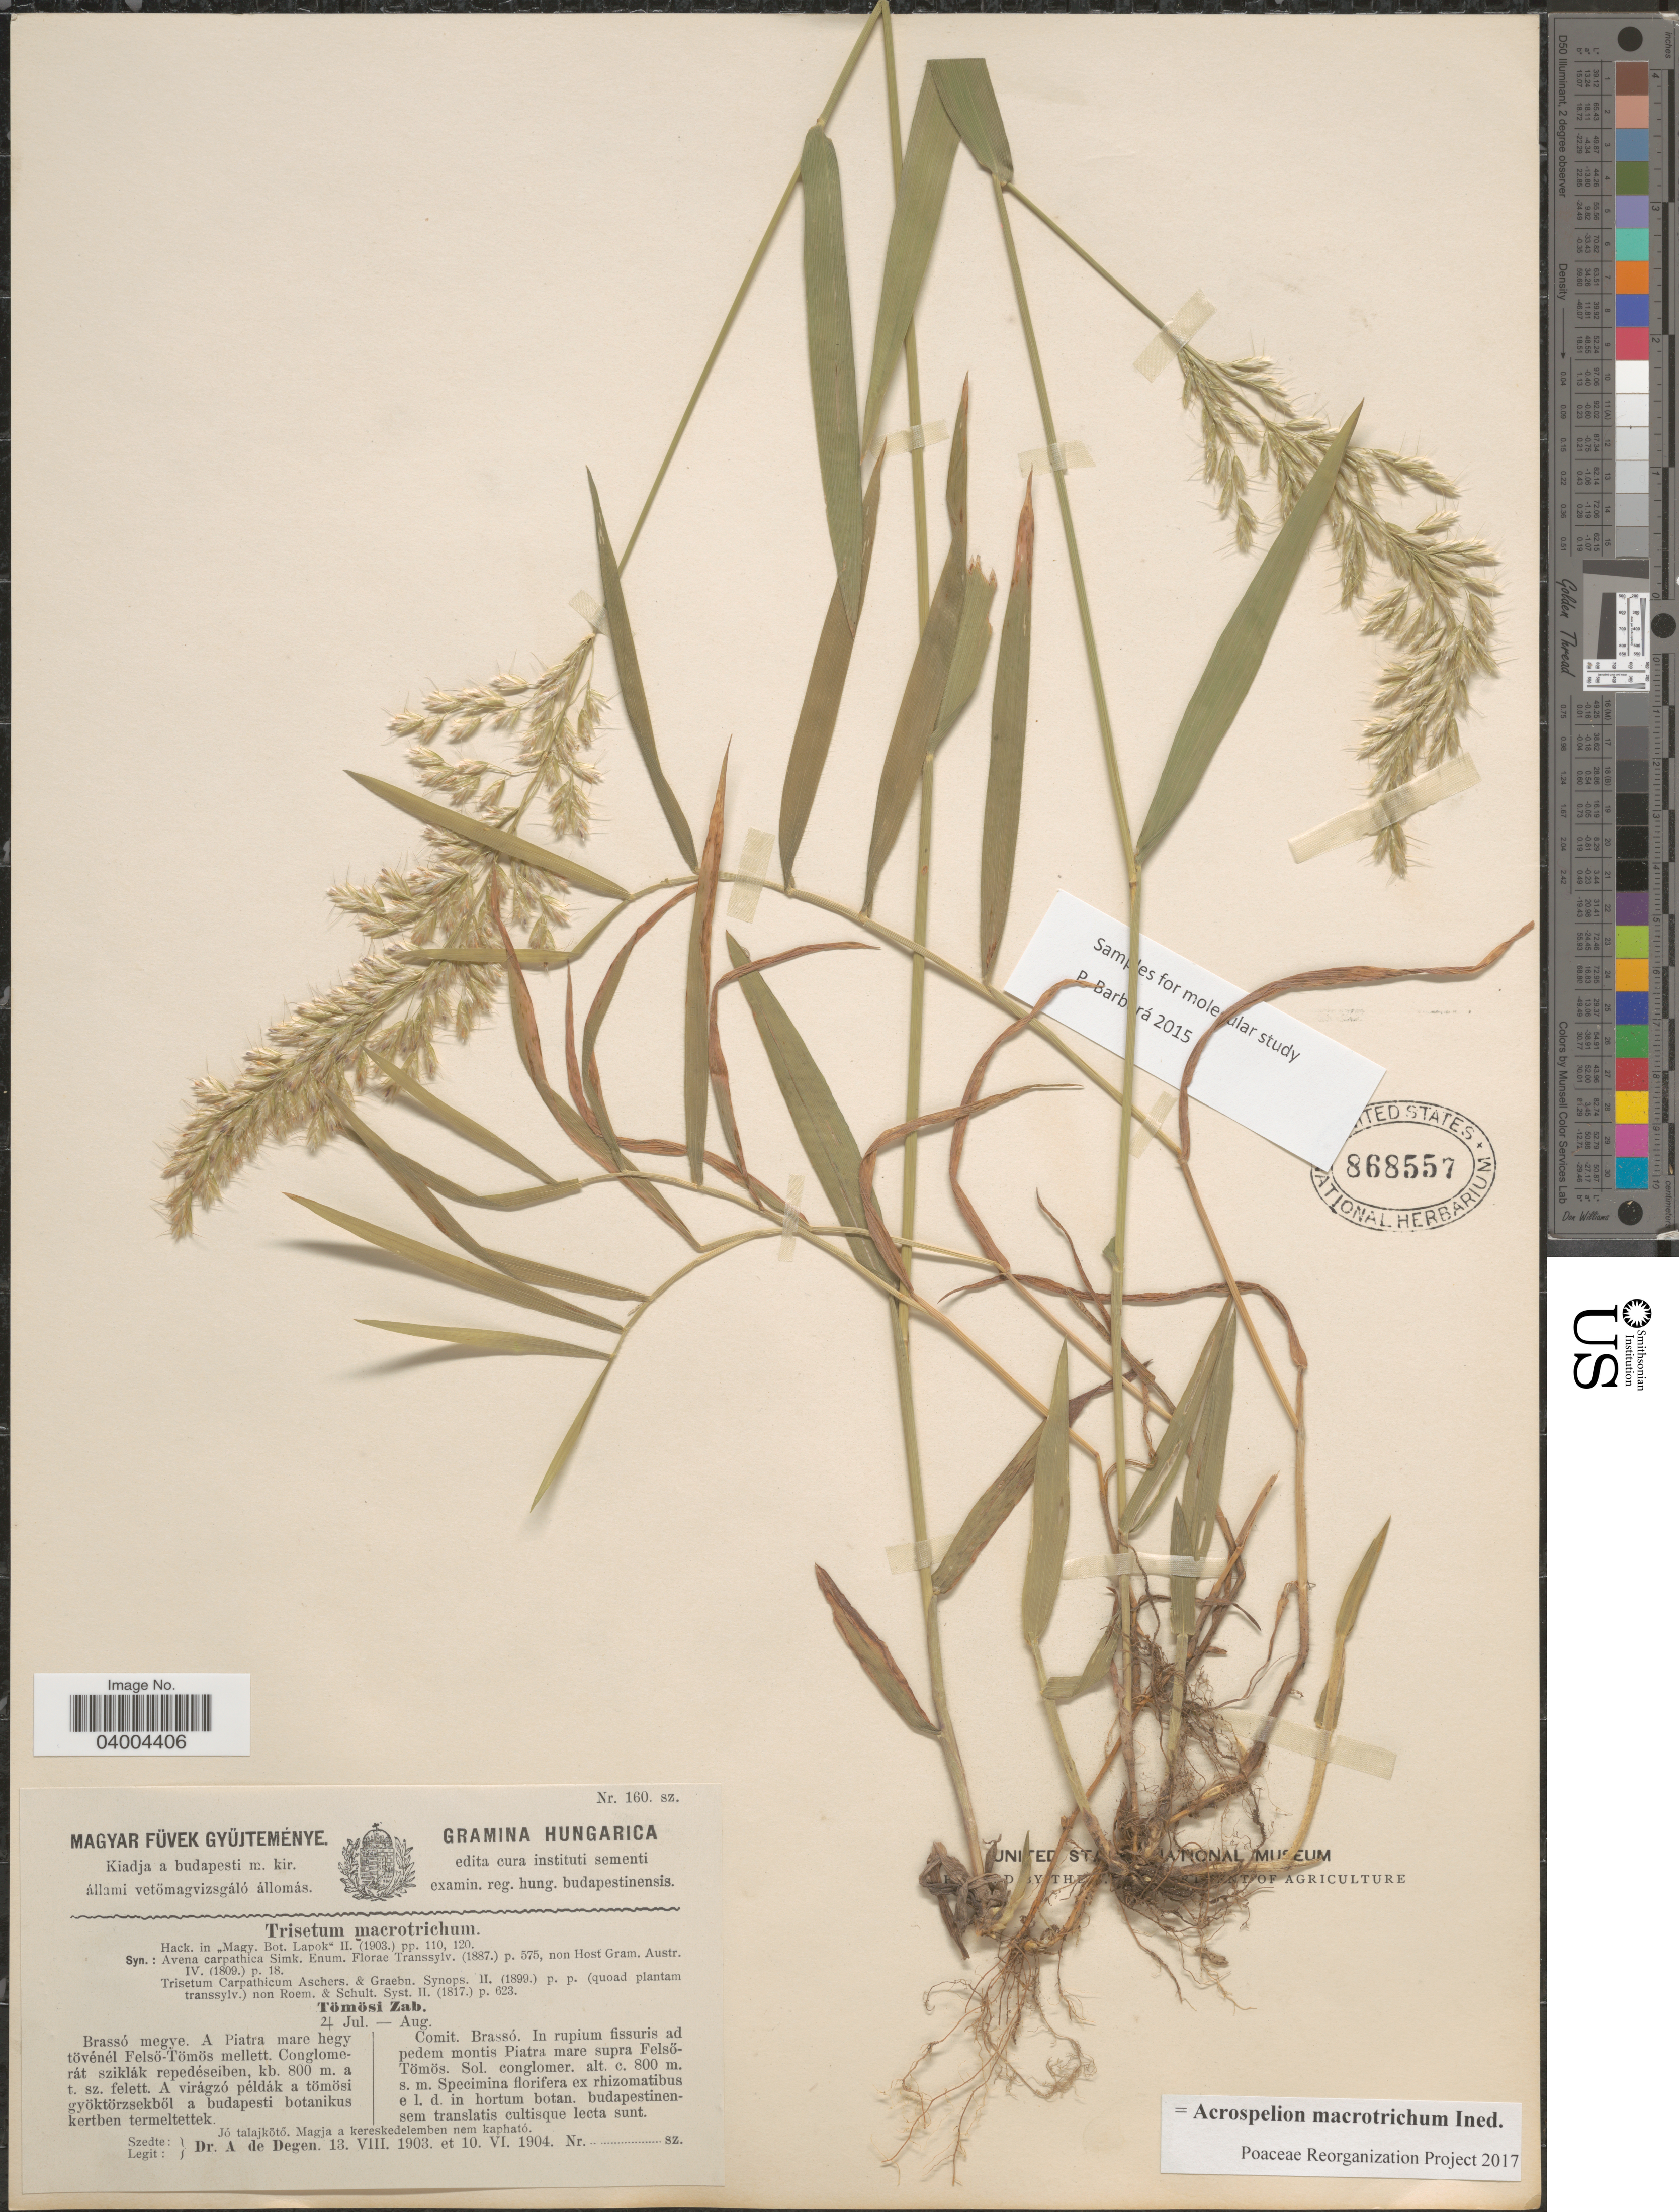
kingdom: Plantae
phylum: Tracheophyta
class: Liliopsida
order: Poales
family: Poaceae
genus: Acrospelion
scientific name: Acrospelion macrotrichum ined.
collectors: A. Degen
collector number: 160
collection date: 1903-08-13/1904-06-10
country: Hungary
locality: Comit. Brassó. In rupium fissuris ad pedem montis Piatra mare supra Felsö-Tömös. Sol. conglomer.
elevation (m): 800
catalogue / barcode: US 868557